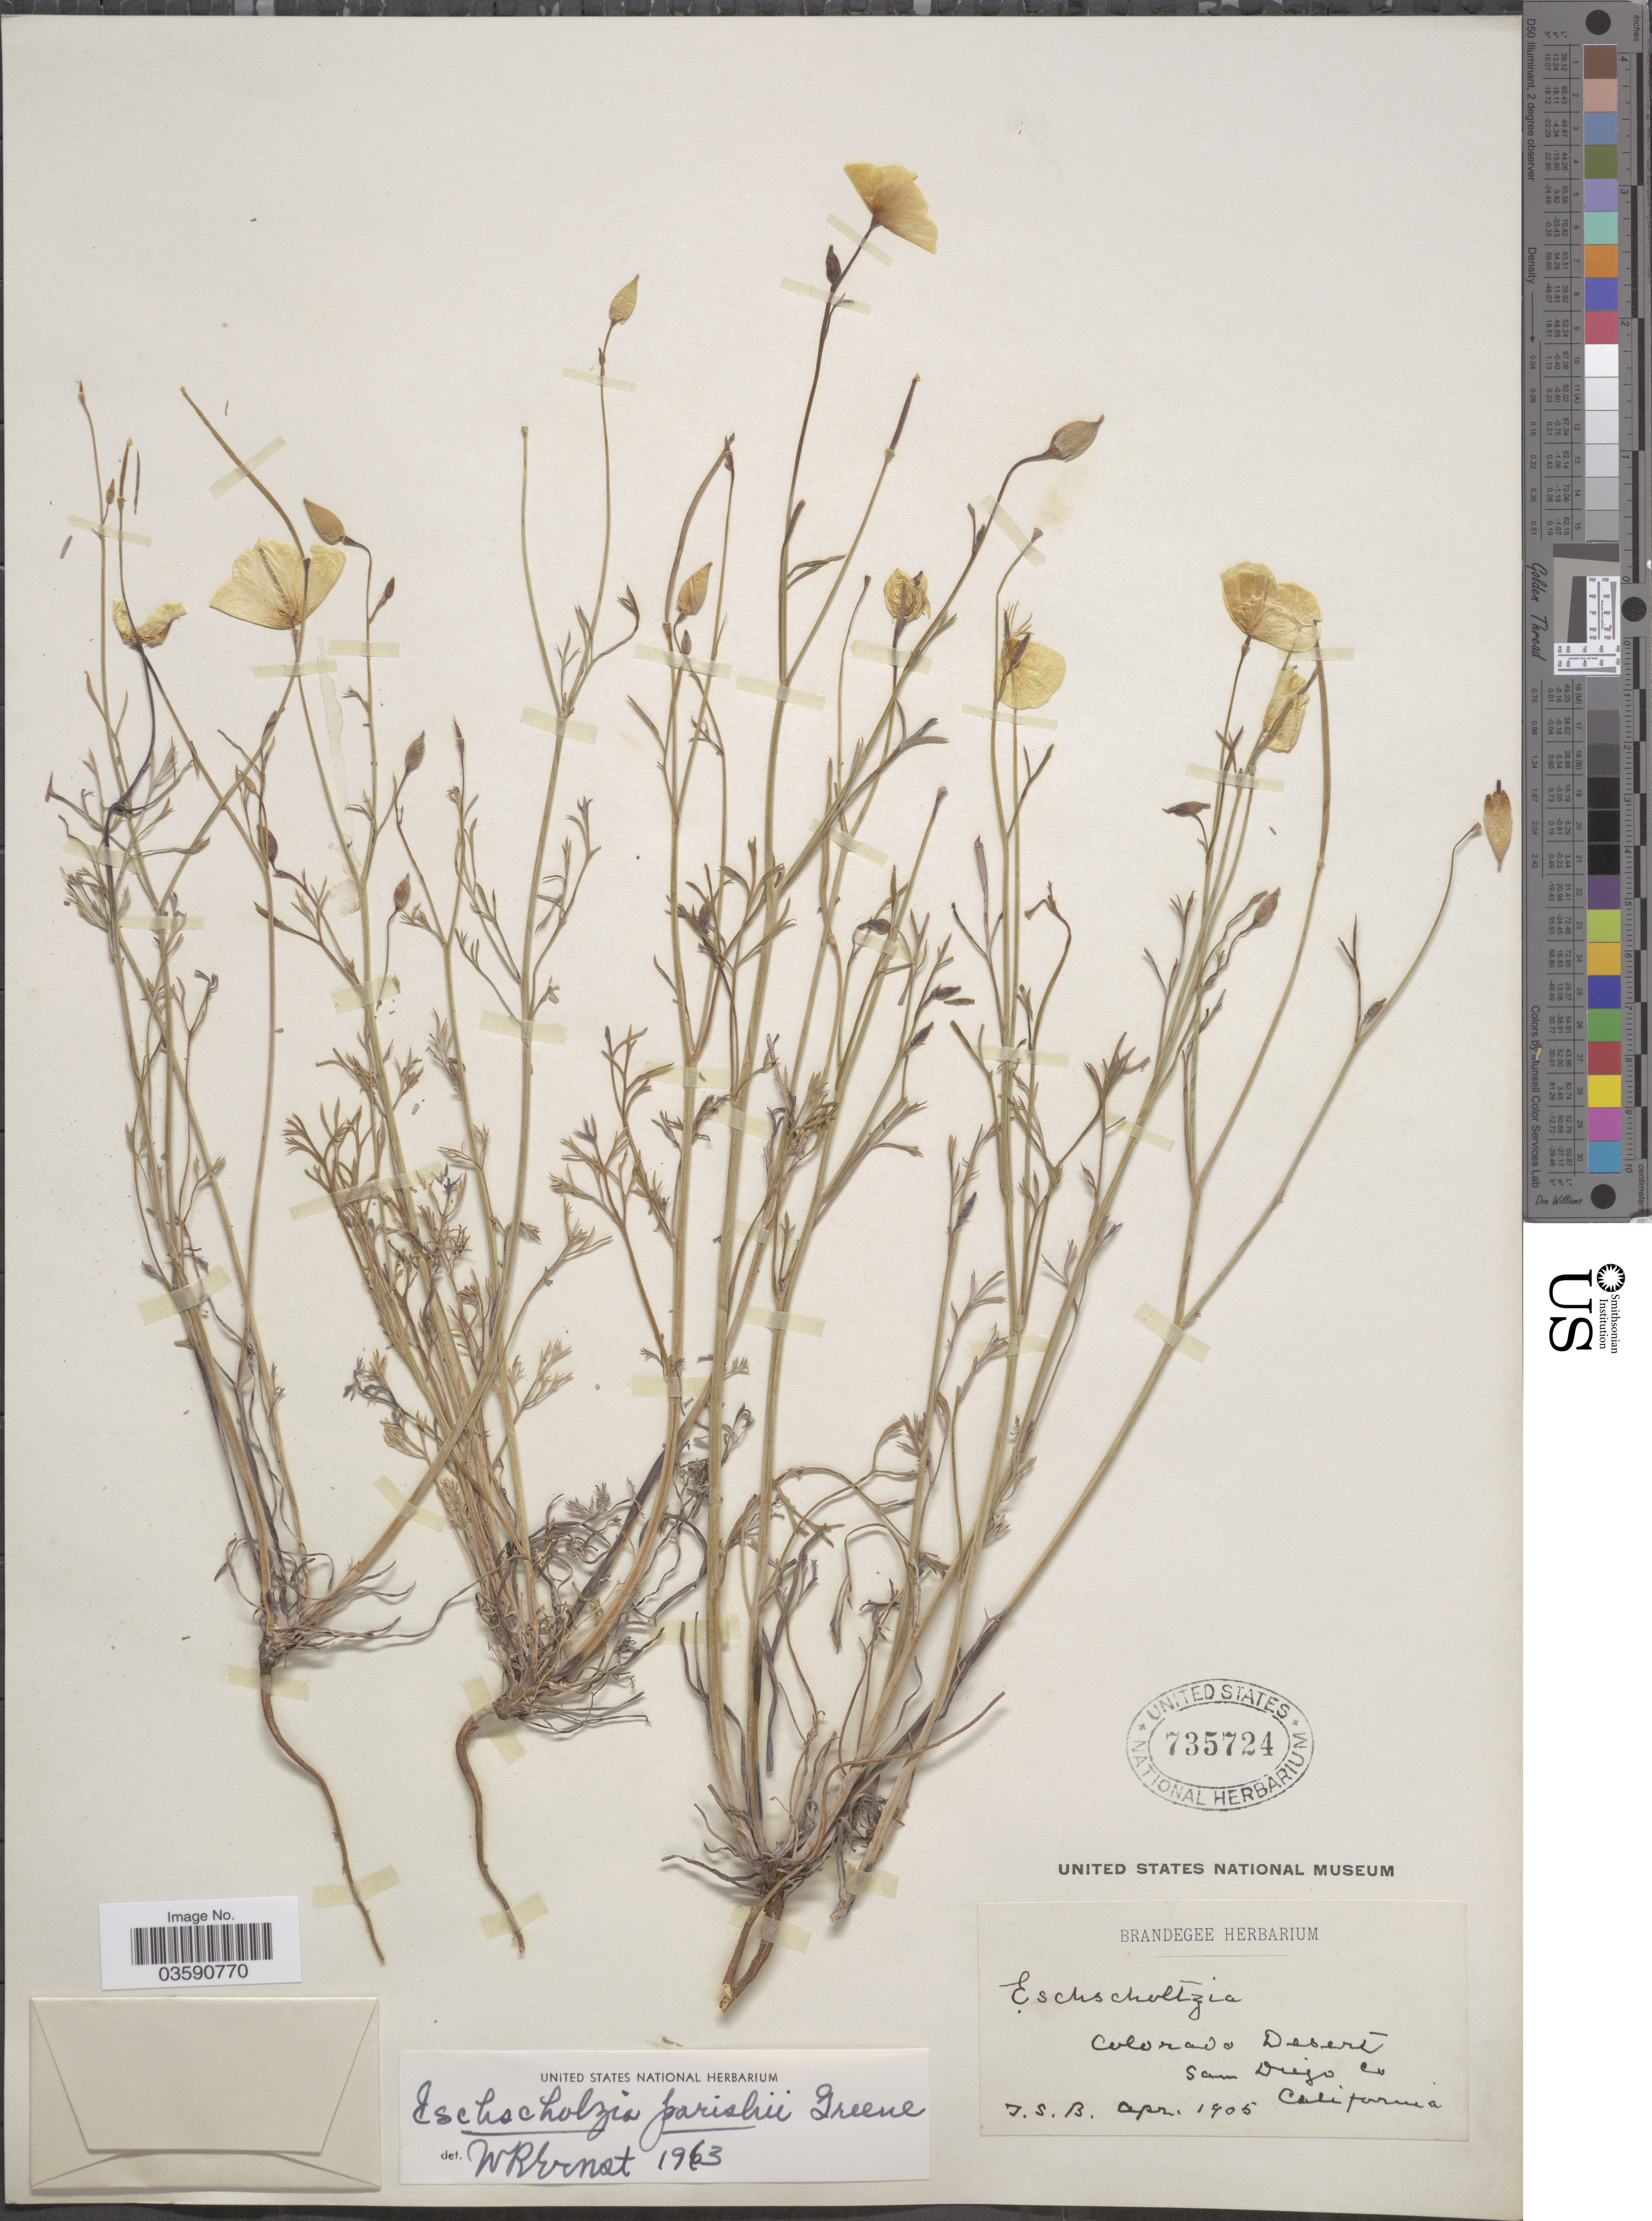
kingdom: Plantae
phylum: Tracheophyta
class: Magnoliopsida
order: Ranunculales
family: Papaveraceae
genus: Eschscholzia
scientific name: Eschscholzia parishii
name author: Greene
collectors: T. S. Brandegee (herbarium)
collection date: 1905-04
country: United States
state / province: California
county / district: San Diego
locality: Colorado Desert. San Diego Co.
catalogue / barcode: US 735724